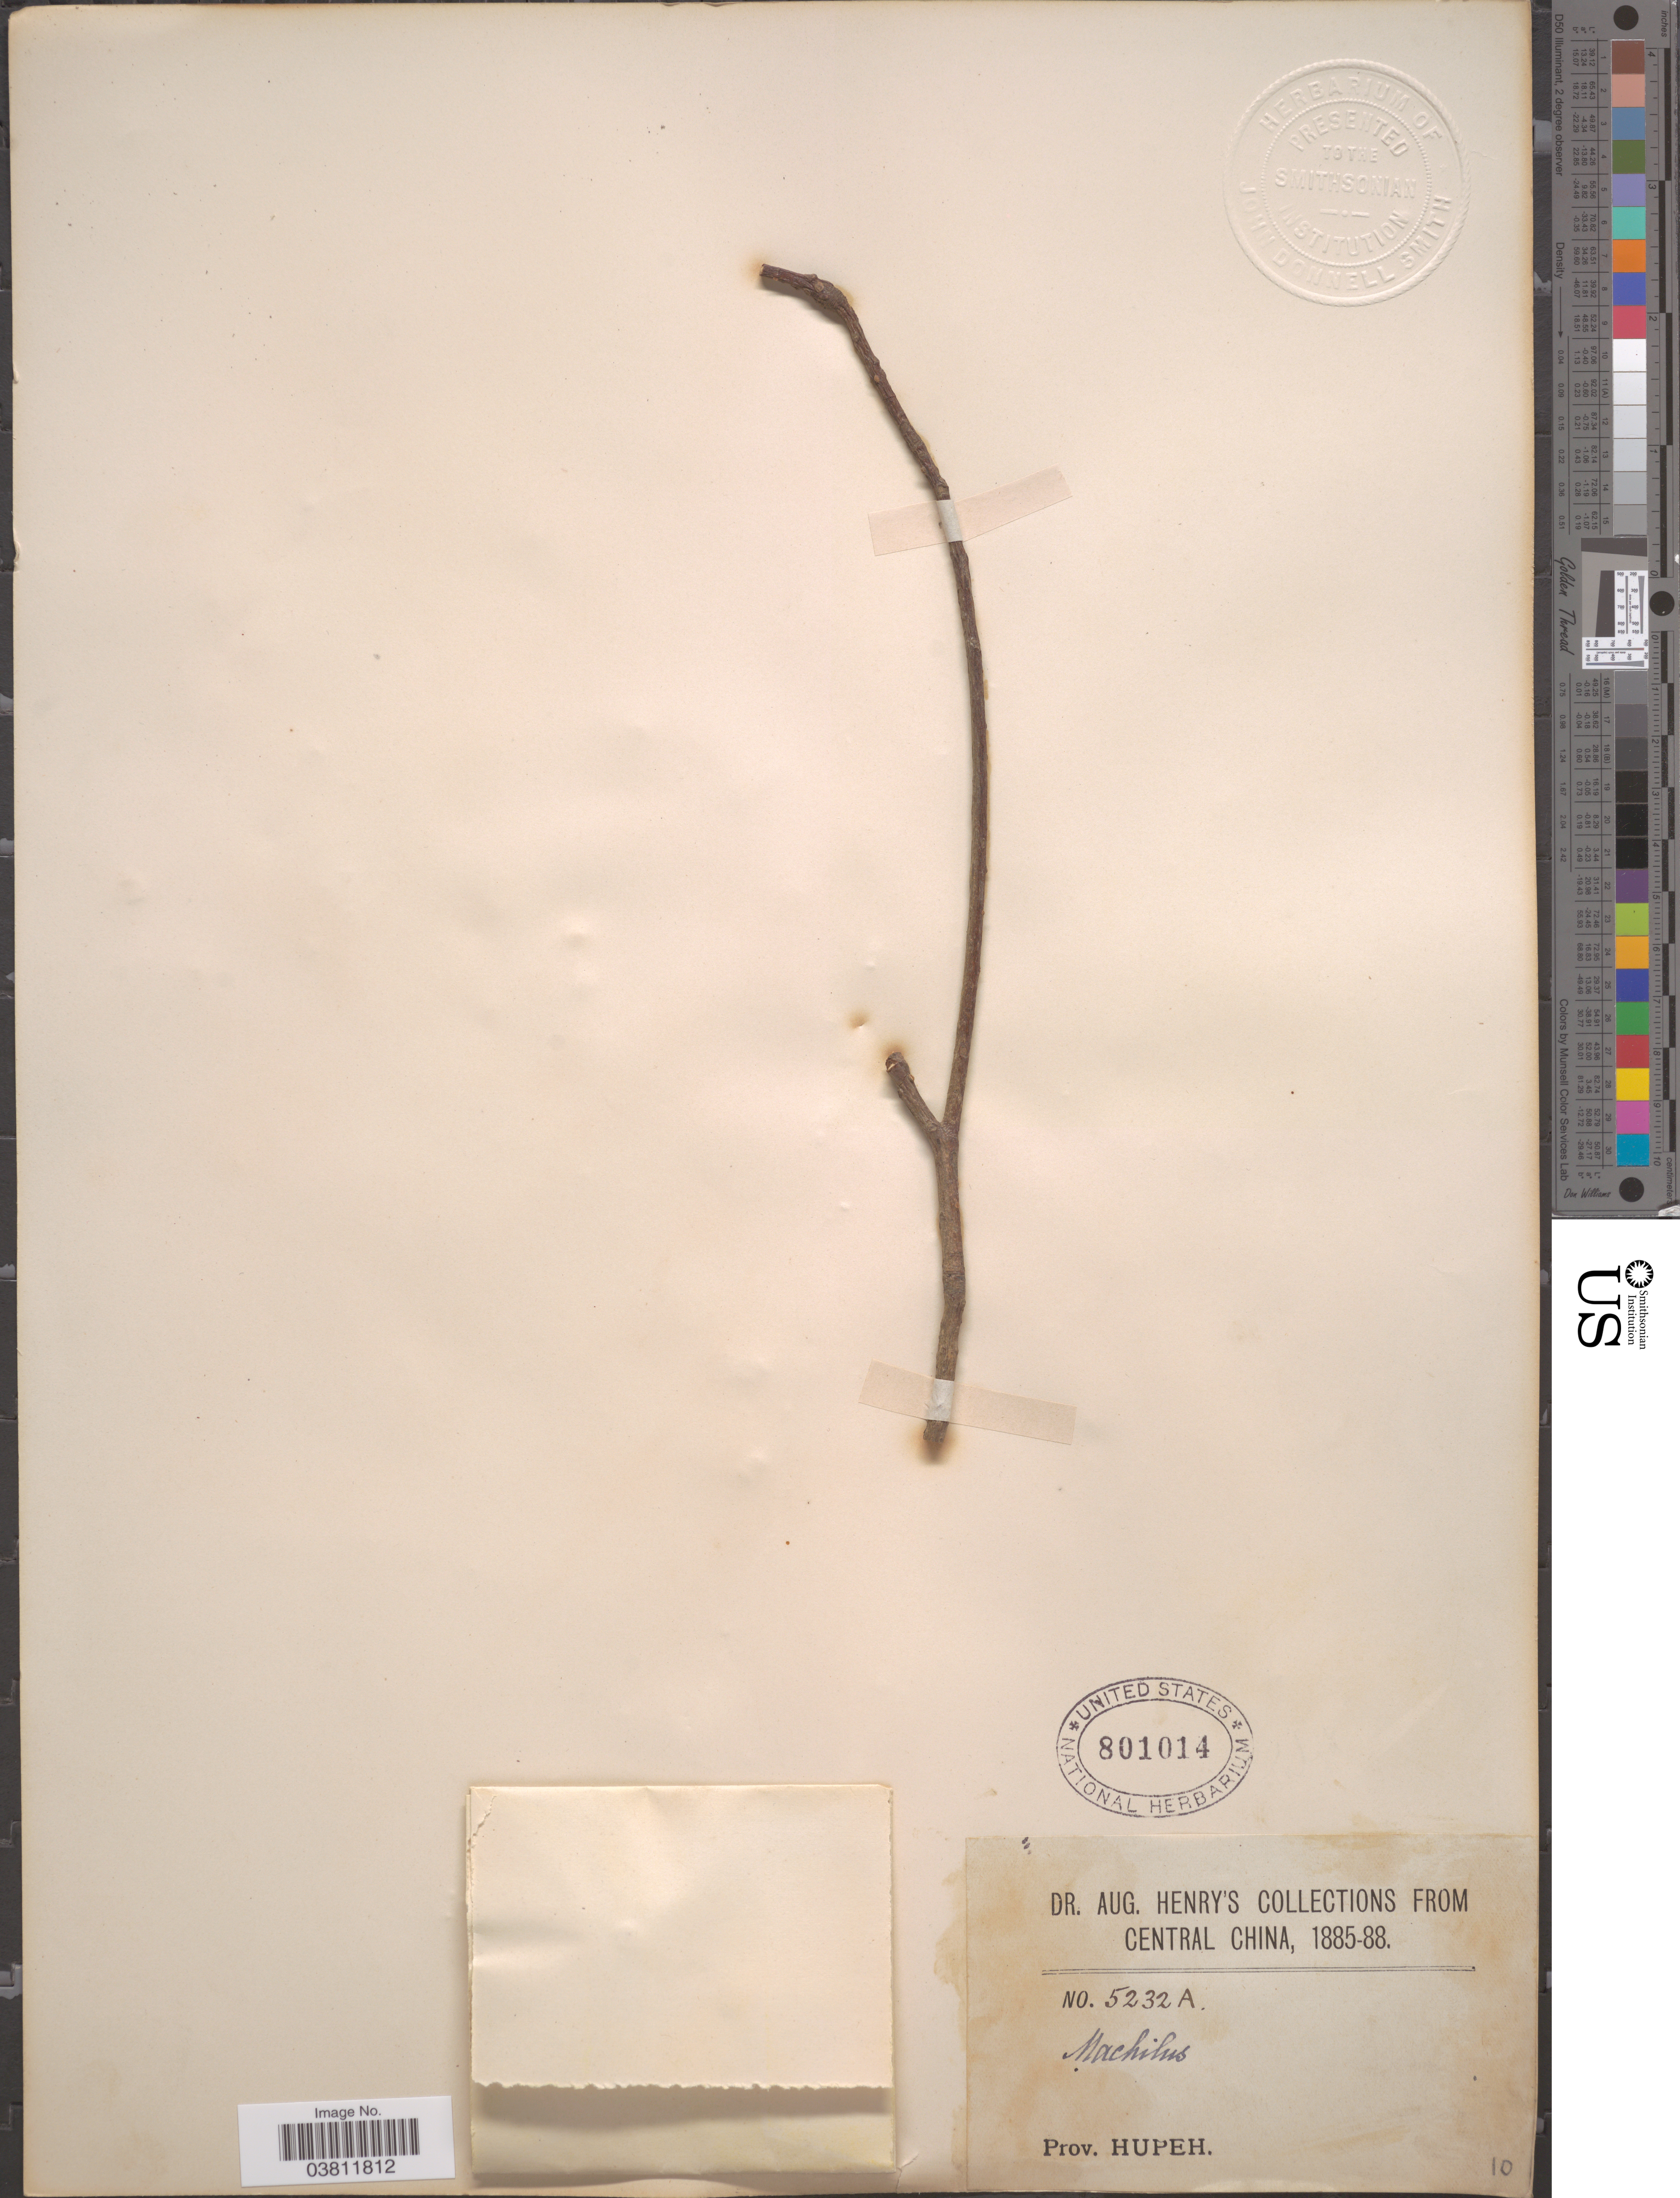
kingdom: Plantae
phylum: Tracheophyta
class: Magnoliopsida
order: Laurales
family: Lauraceae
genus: Machilus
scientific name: Machilus sp.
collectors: A. Henry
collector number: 5232 A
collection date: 1885/1888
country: China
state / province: Hubei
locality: Central China, Prov. Hupeh.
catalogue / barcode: US 801014